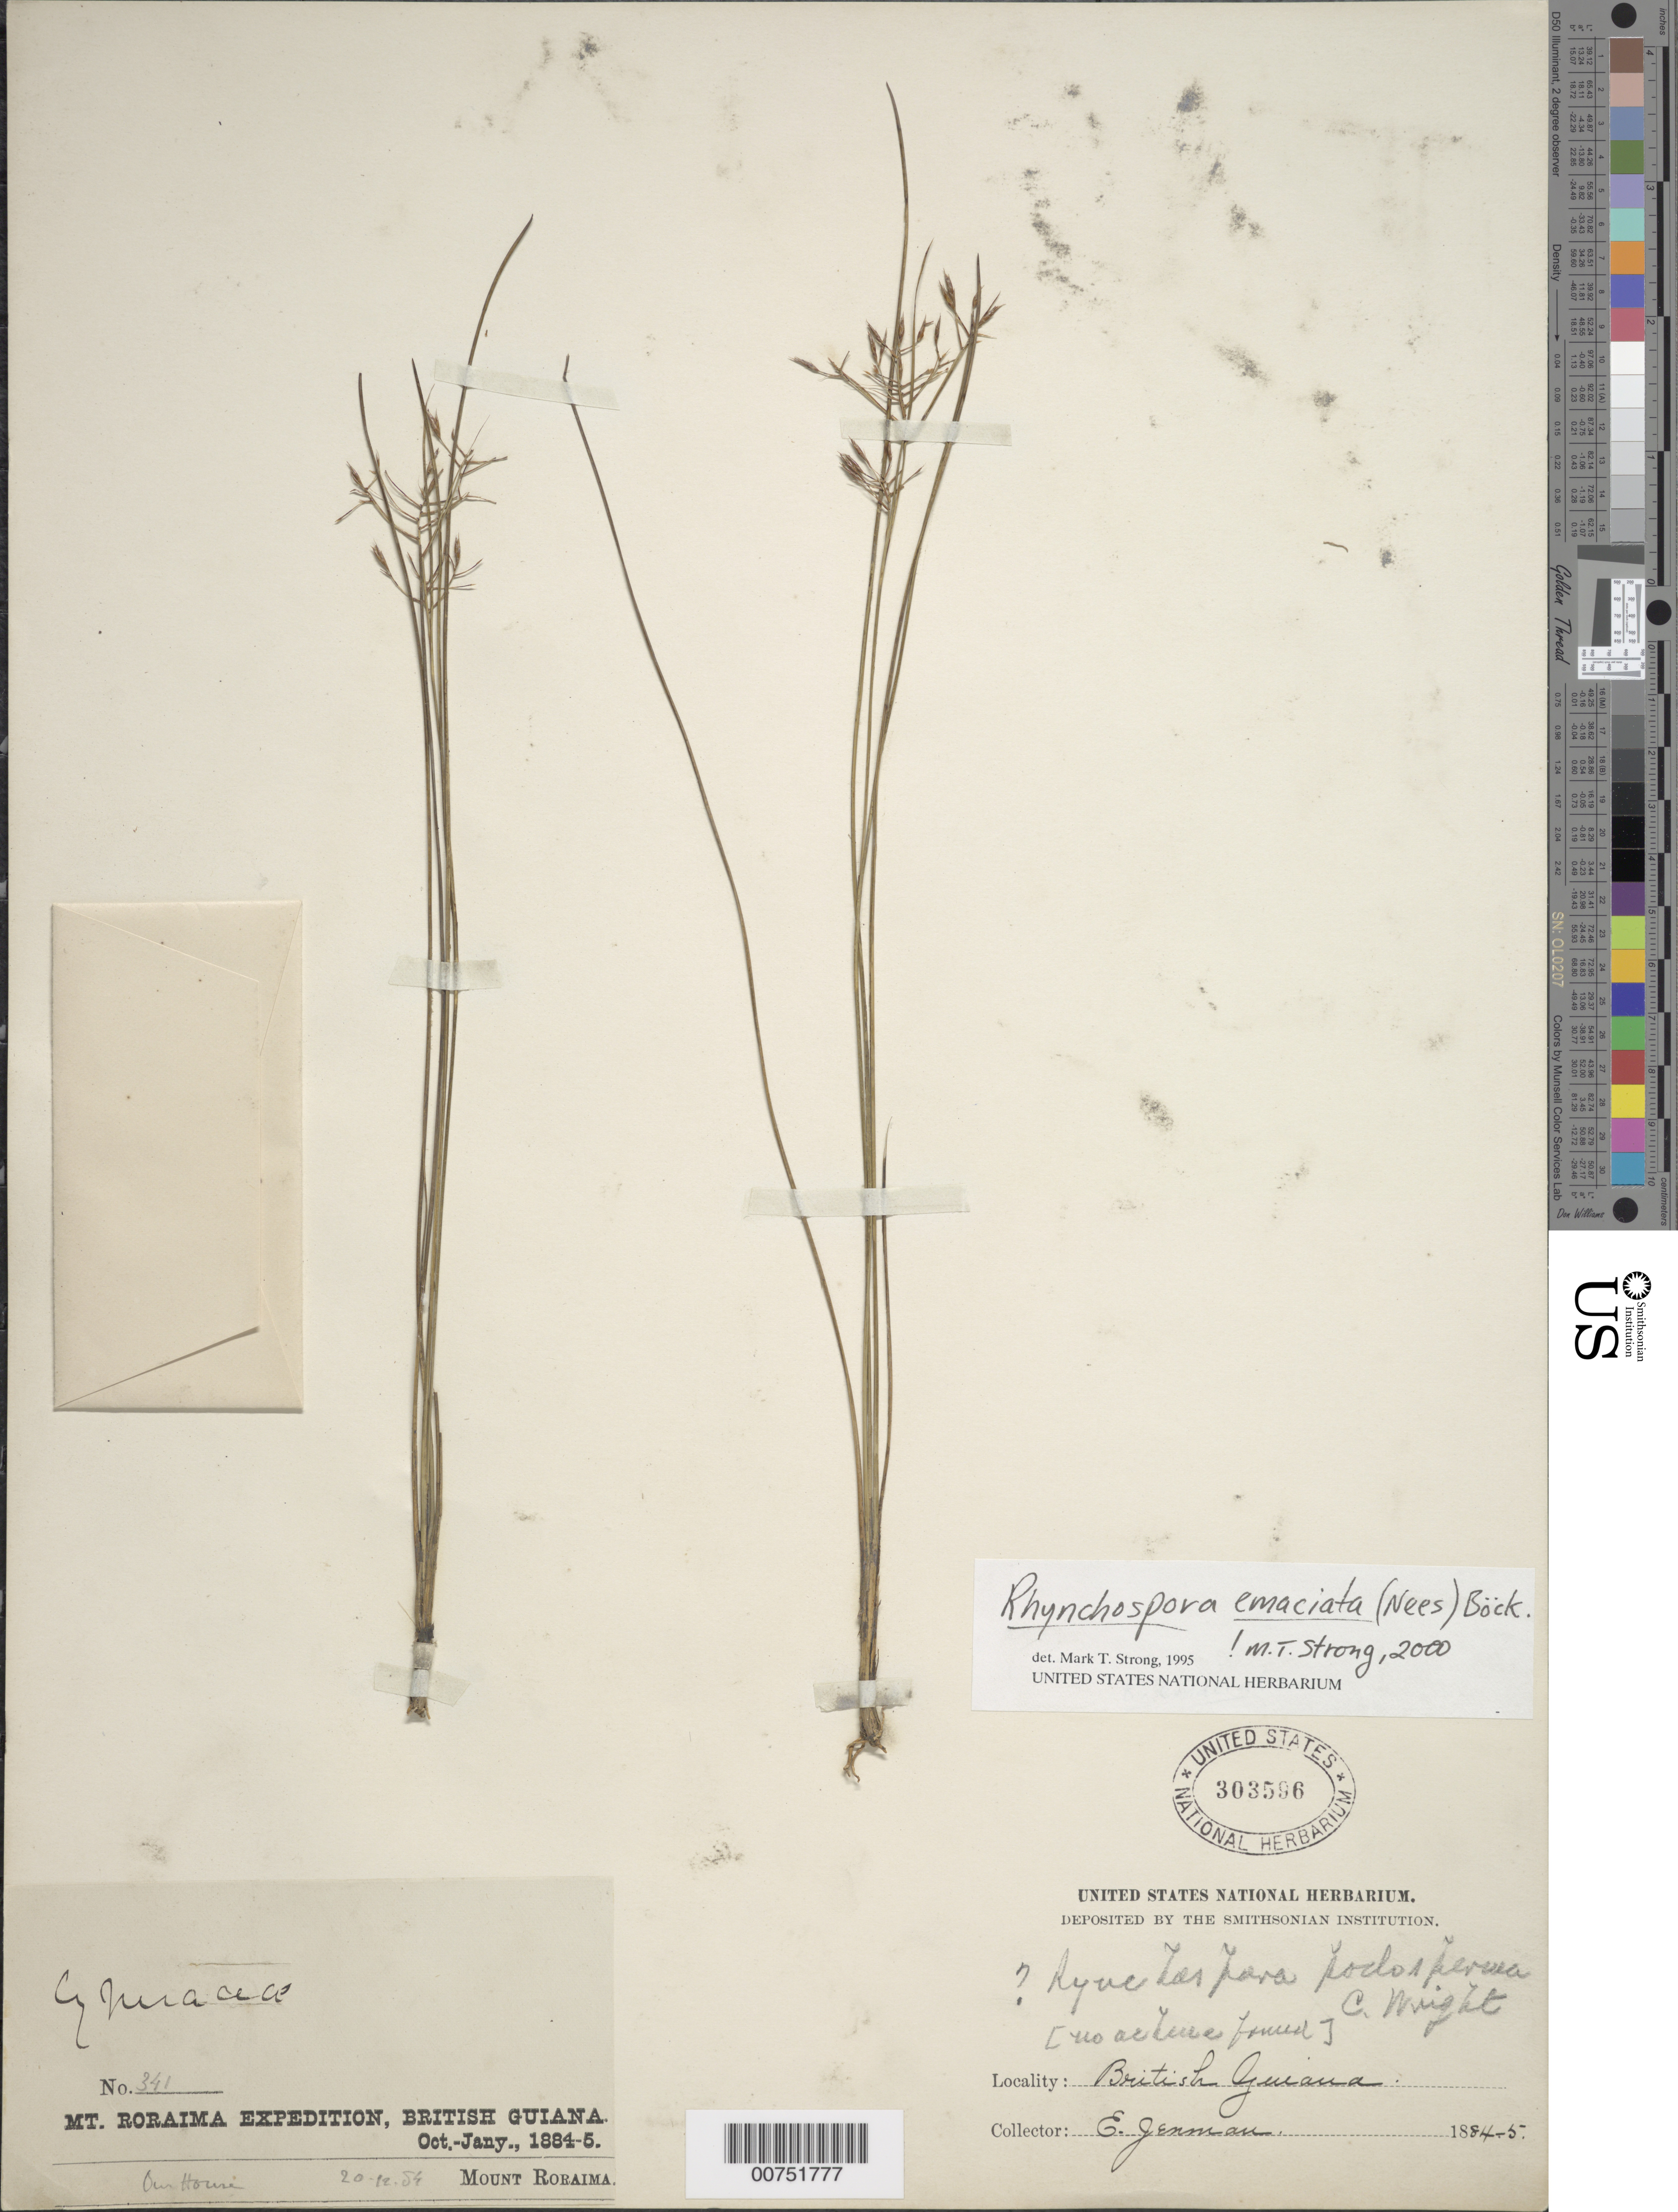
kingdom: Plantae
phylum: Tracheophyta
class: Liliopsida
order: Poales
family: Cyperaceae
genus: Rhynchospora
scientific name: Rhynchospora emaciata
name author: (Nees) Boeckeler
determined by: Strong, M. T., (US), Smithsonian Institution - National Museum of Natural History (UNITED STATES)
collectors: G. S. Jenman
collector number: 341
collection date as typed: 20 December 1884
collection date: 1884-12-20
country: Guyana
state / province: Cuyuni-Mazaruni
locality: Mt. Roraima, "Our House"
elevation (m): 732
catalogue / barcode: US 303596